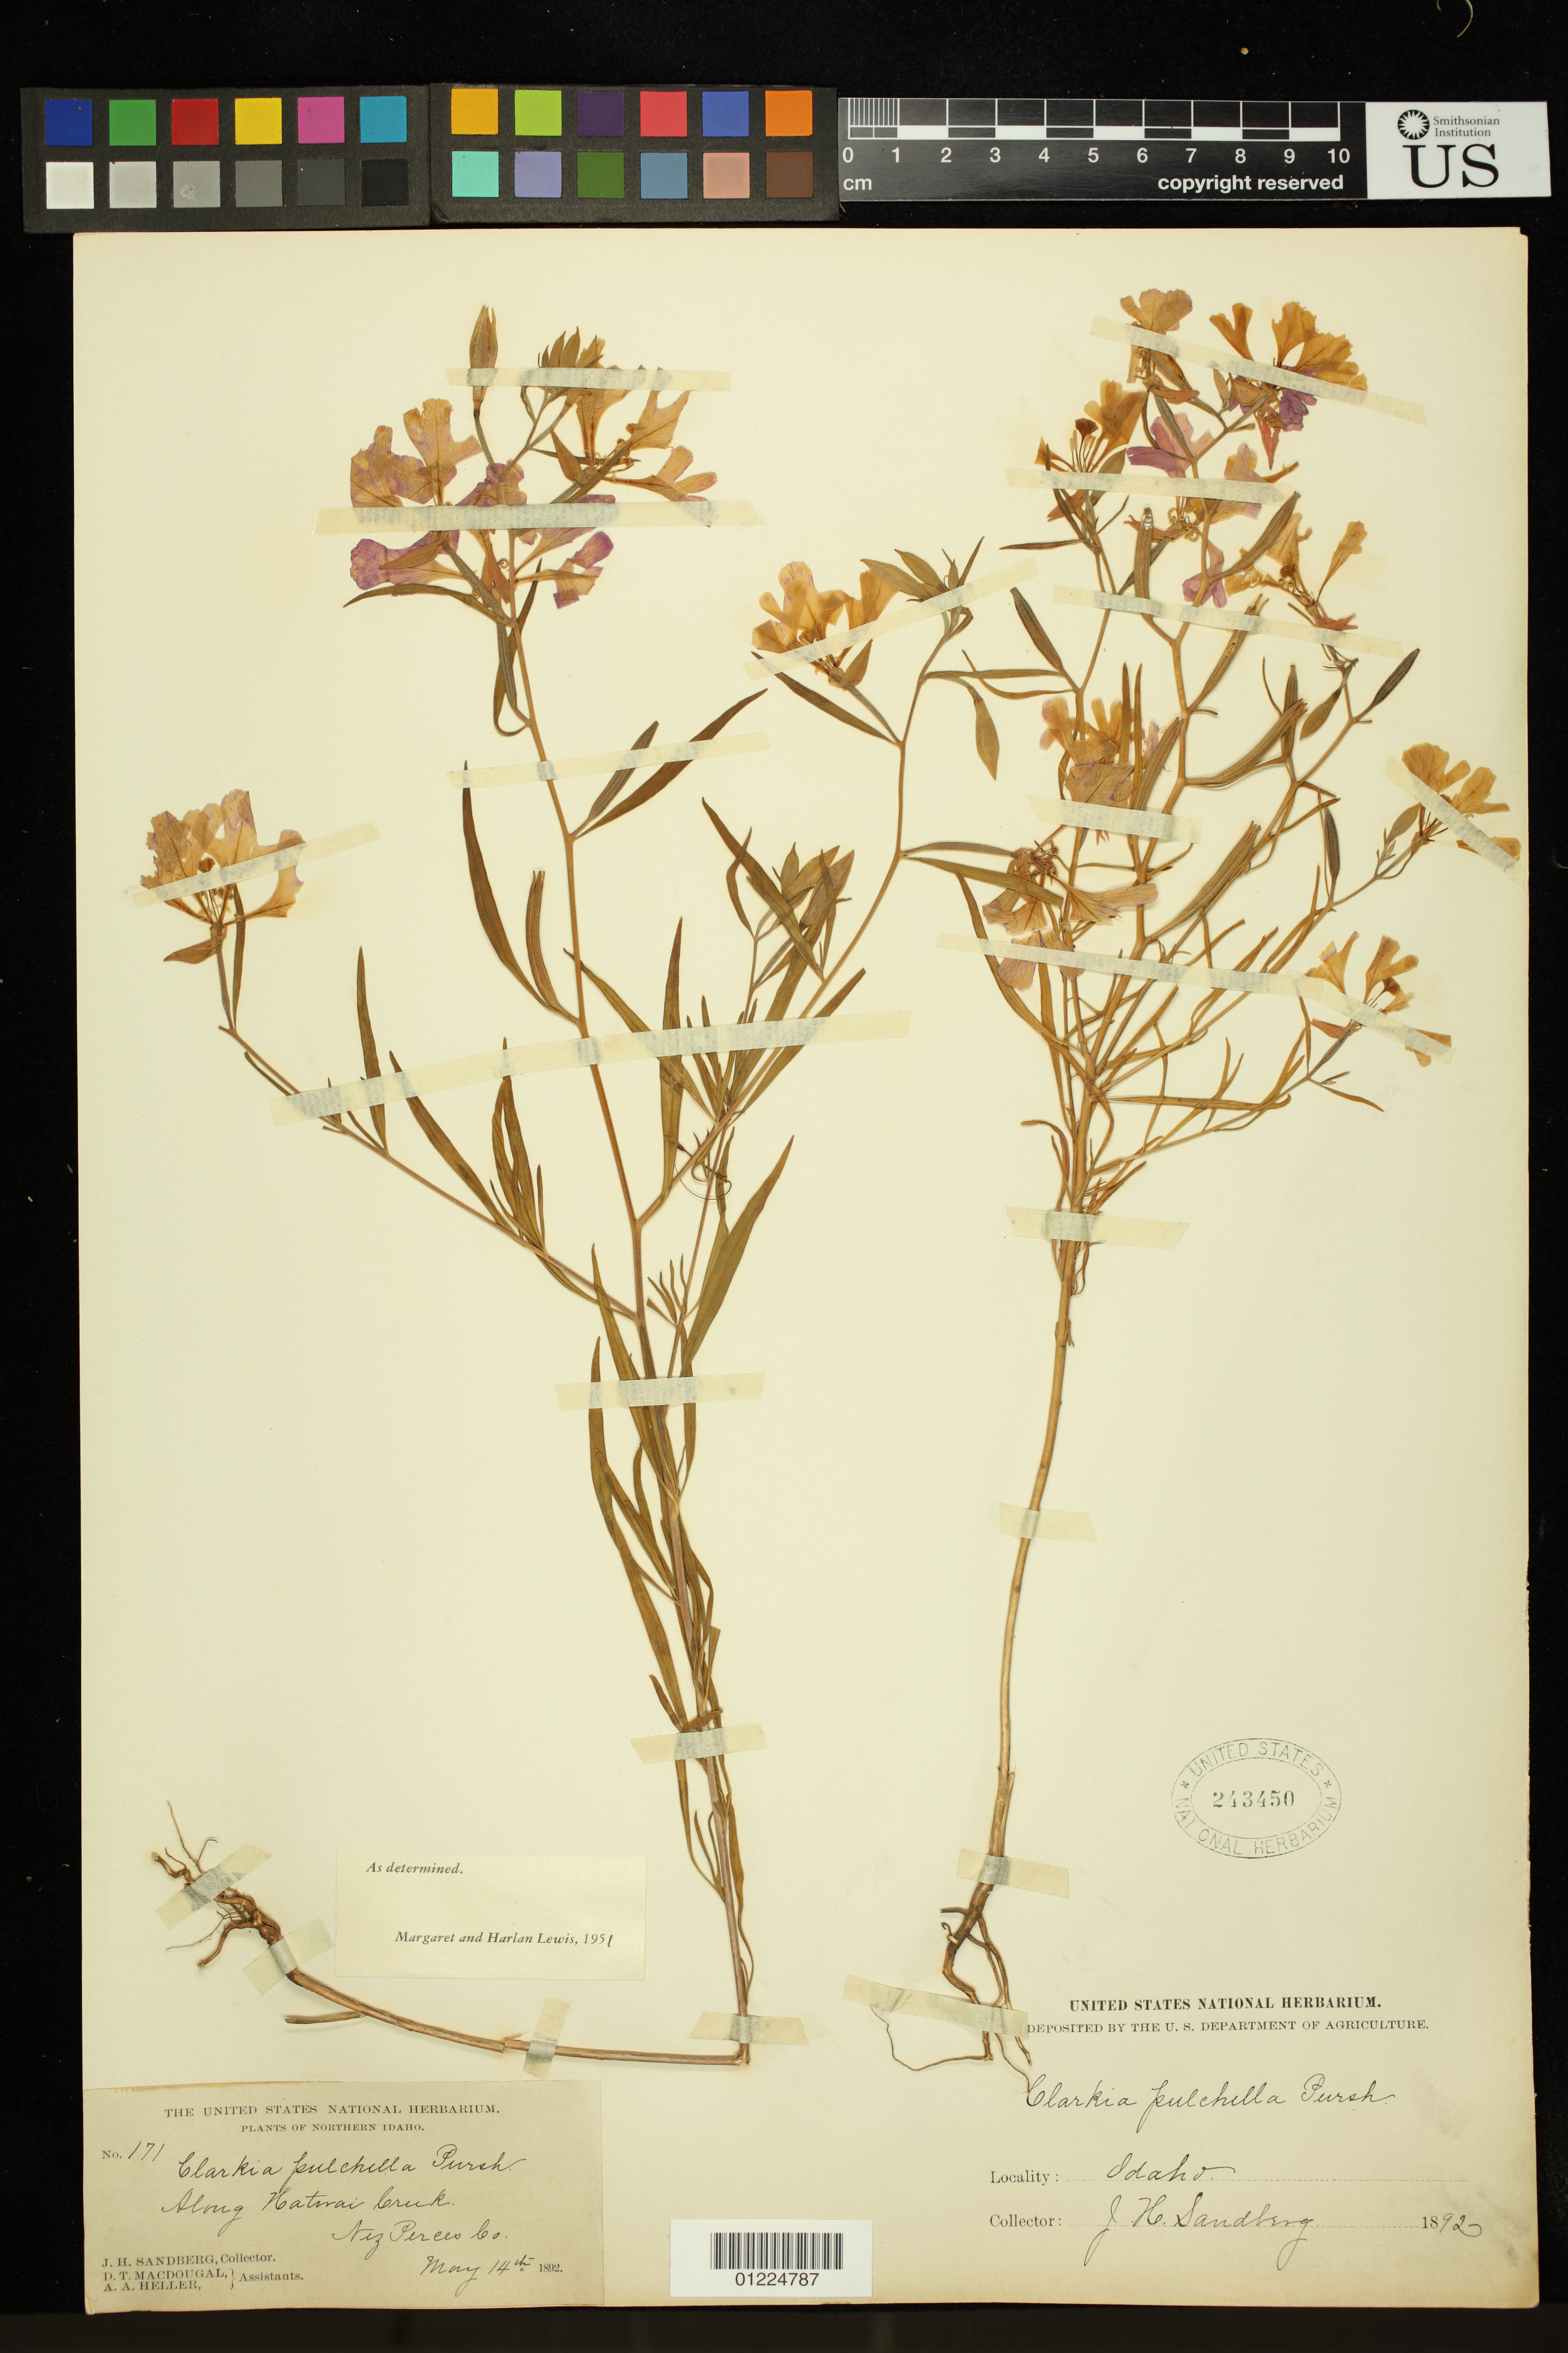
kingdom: Plantae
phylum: Tracheophyta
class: Magnoliopsida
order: Myrtales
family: Onagraceae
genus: Clarkia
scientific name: Clarkia pulchella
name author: Pursh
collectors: J. H. Sandberg, D. T. MacDougal & A. A. Heller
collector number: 171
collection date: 1892-05-14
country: United States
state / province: Idaho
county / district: Nez Perce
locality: along Hatwai Creek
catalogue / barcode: US 243450